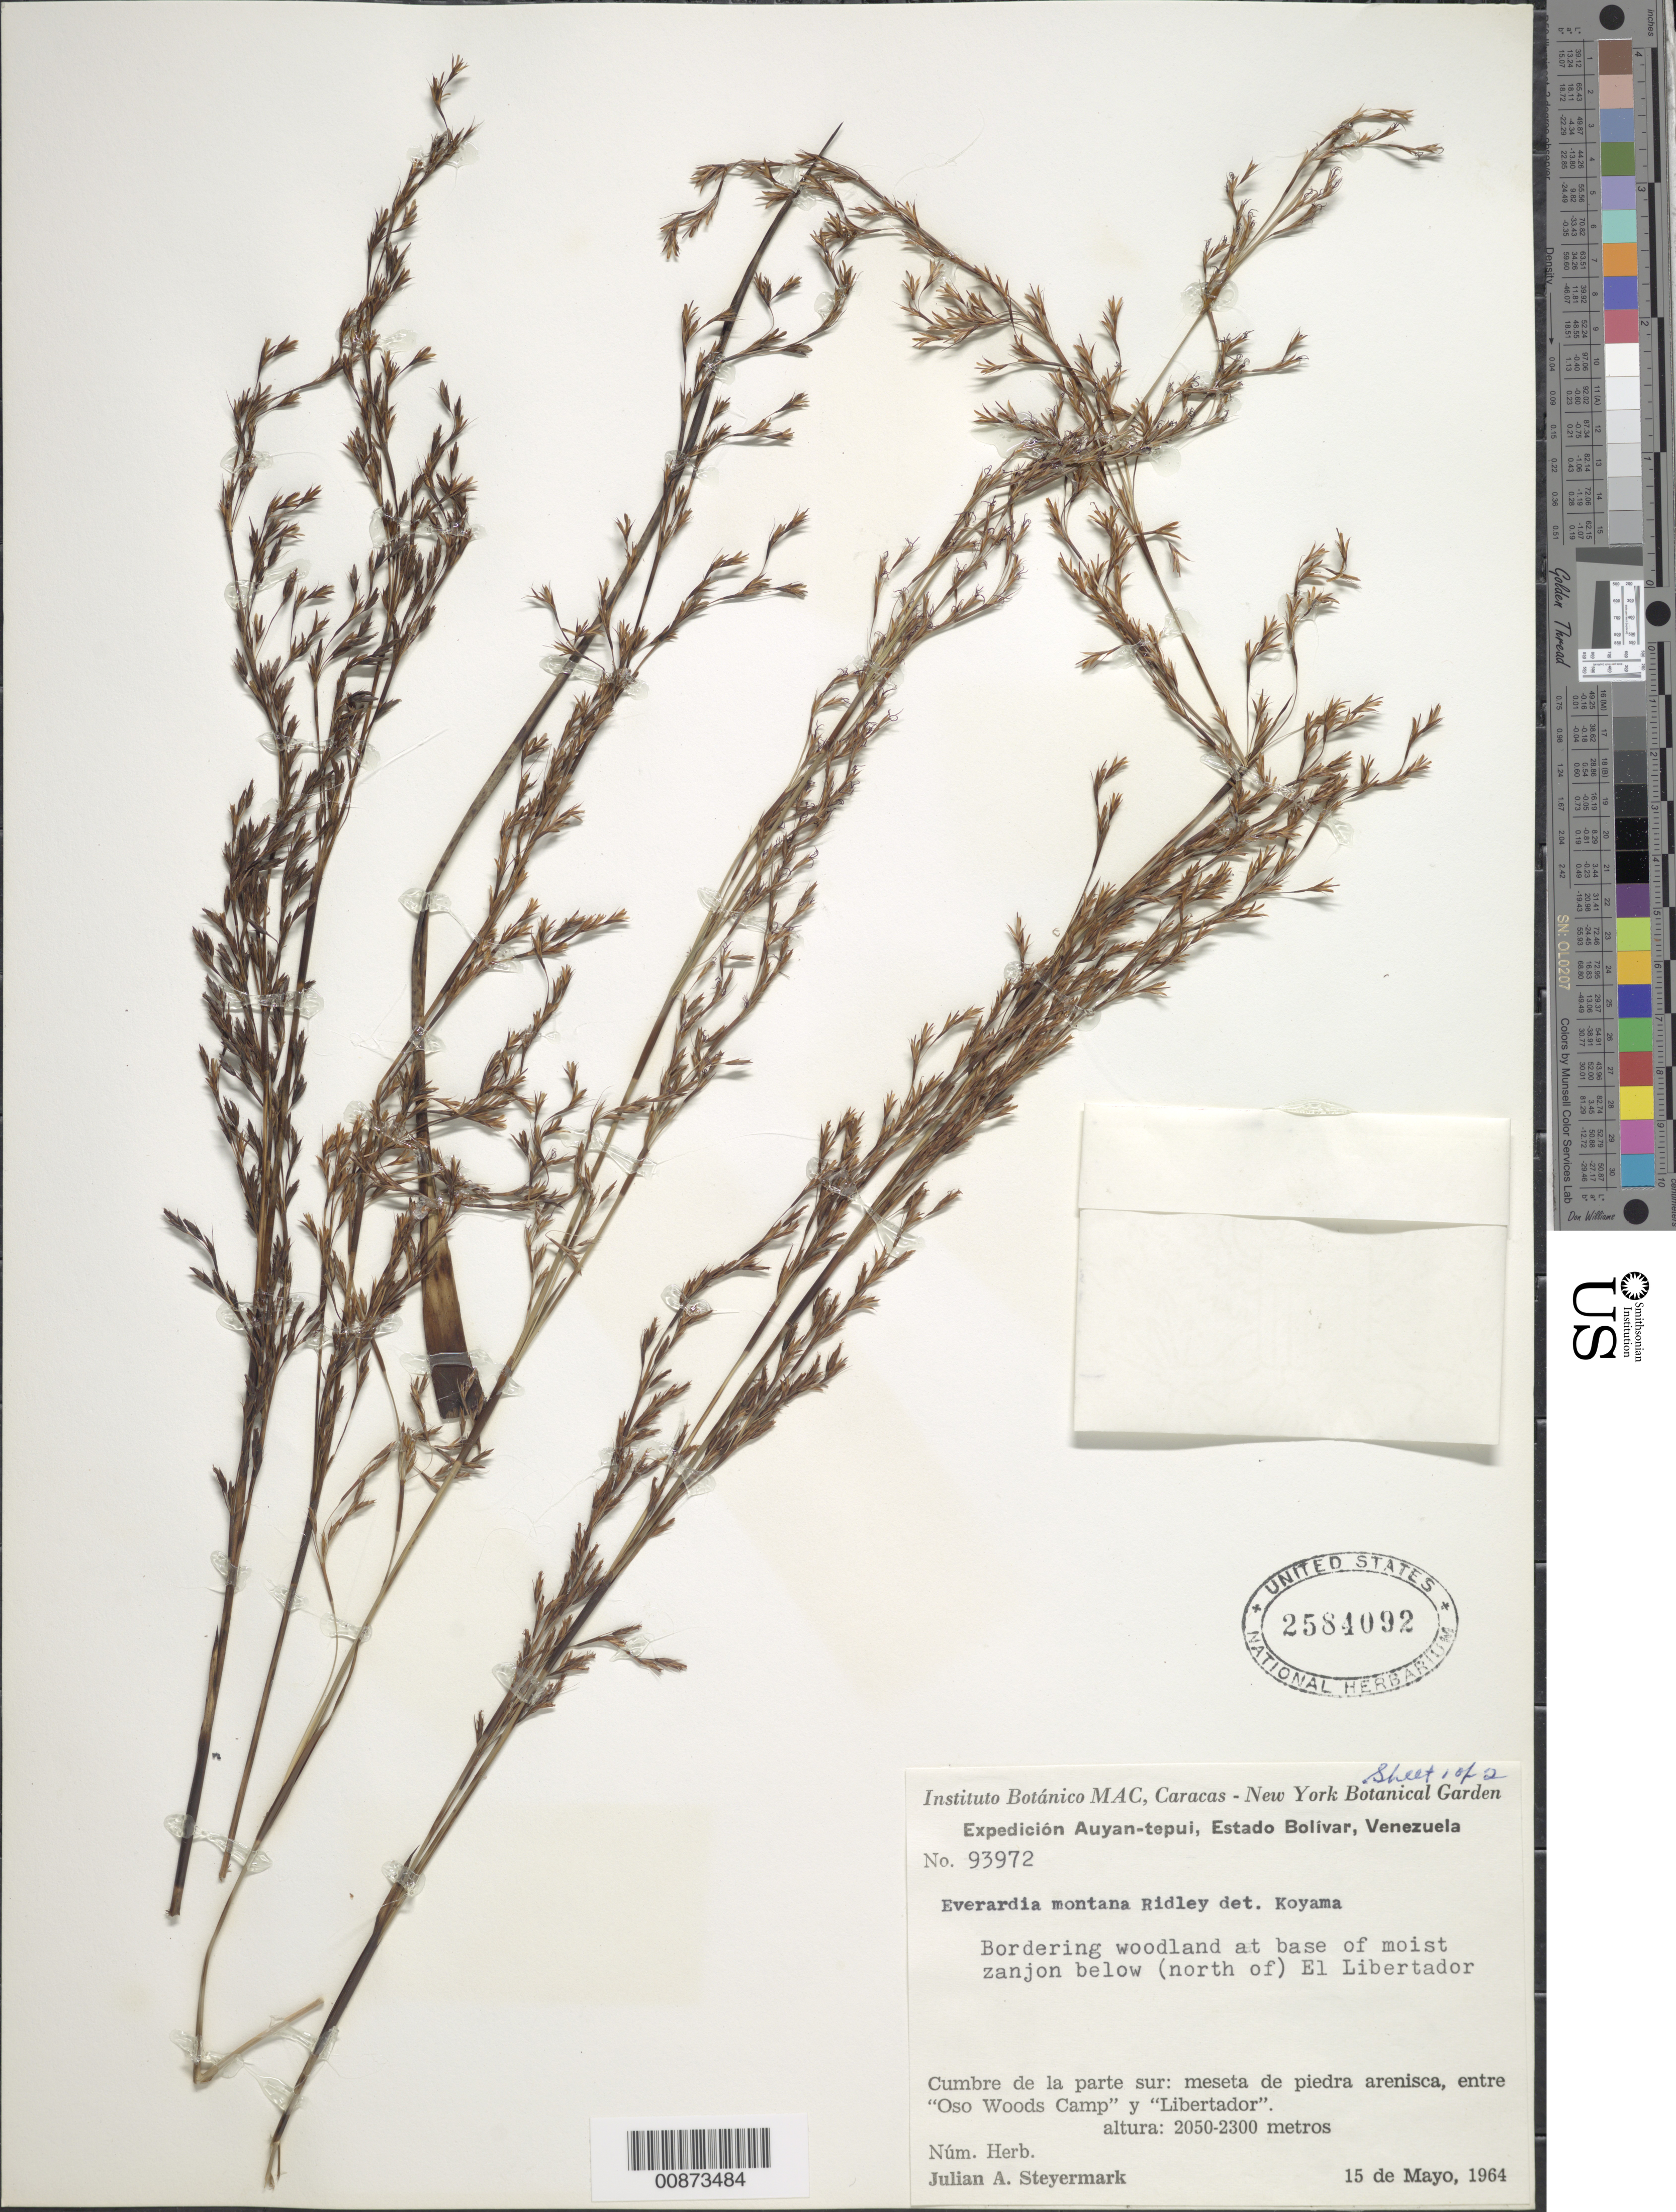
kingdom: Plantae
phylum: Tracheophyta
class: Liliopsida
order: Poales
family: Cyperaceae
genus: Cephalocarpus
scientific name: Cephalocarpus distichus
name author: (T. Koyama & Maguire) S.M. Costa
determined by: Strong, Mark T., (BOT), Smithsonian Institution - National Museum of Natural History (UNITED STATES)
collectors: J. Steyermark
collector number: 93972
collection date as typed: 15-May-64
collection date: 1964-05-15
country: Venezuela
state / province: Bolívar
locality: Auyan-tepuí, entre Oso Woods Camp y El Libertador; below (north of) El Libertador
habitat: Meseta de piedra arenisca; bordering woodland at base of moist zanjon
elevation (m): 2050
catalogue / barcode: US 2584092